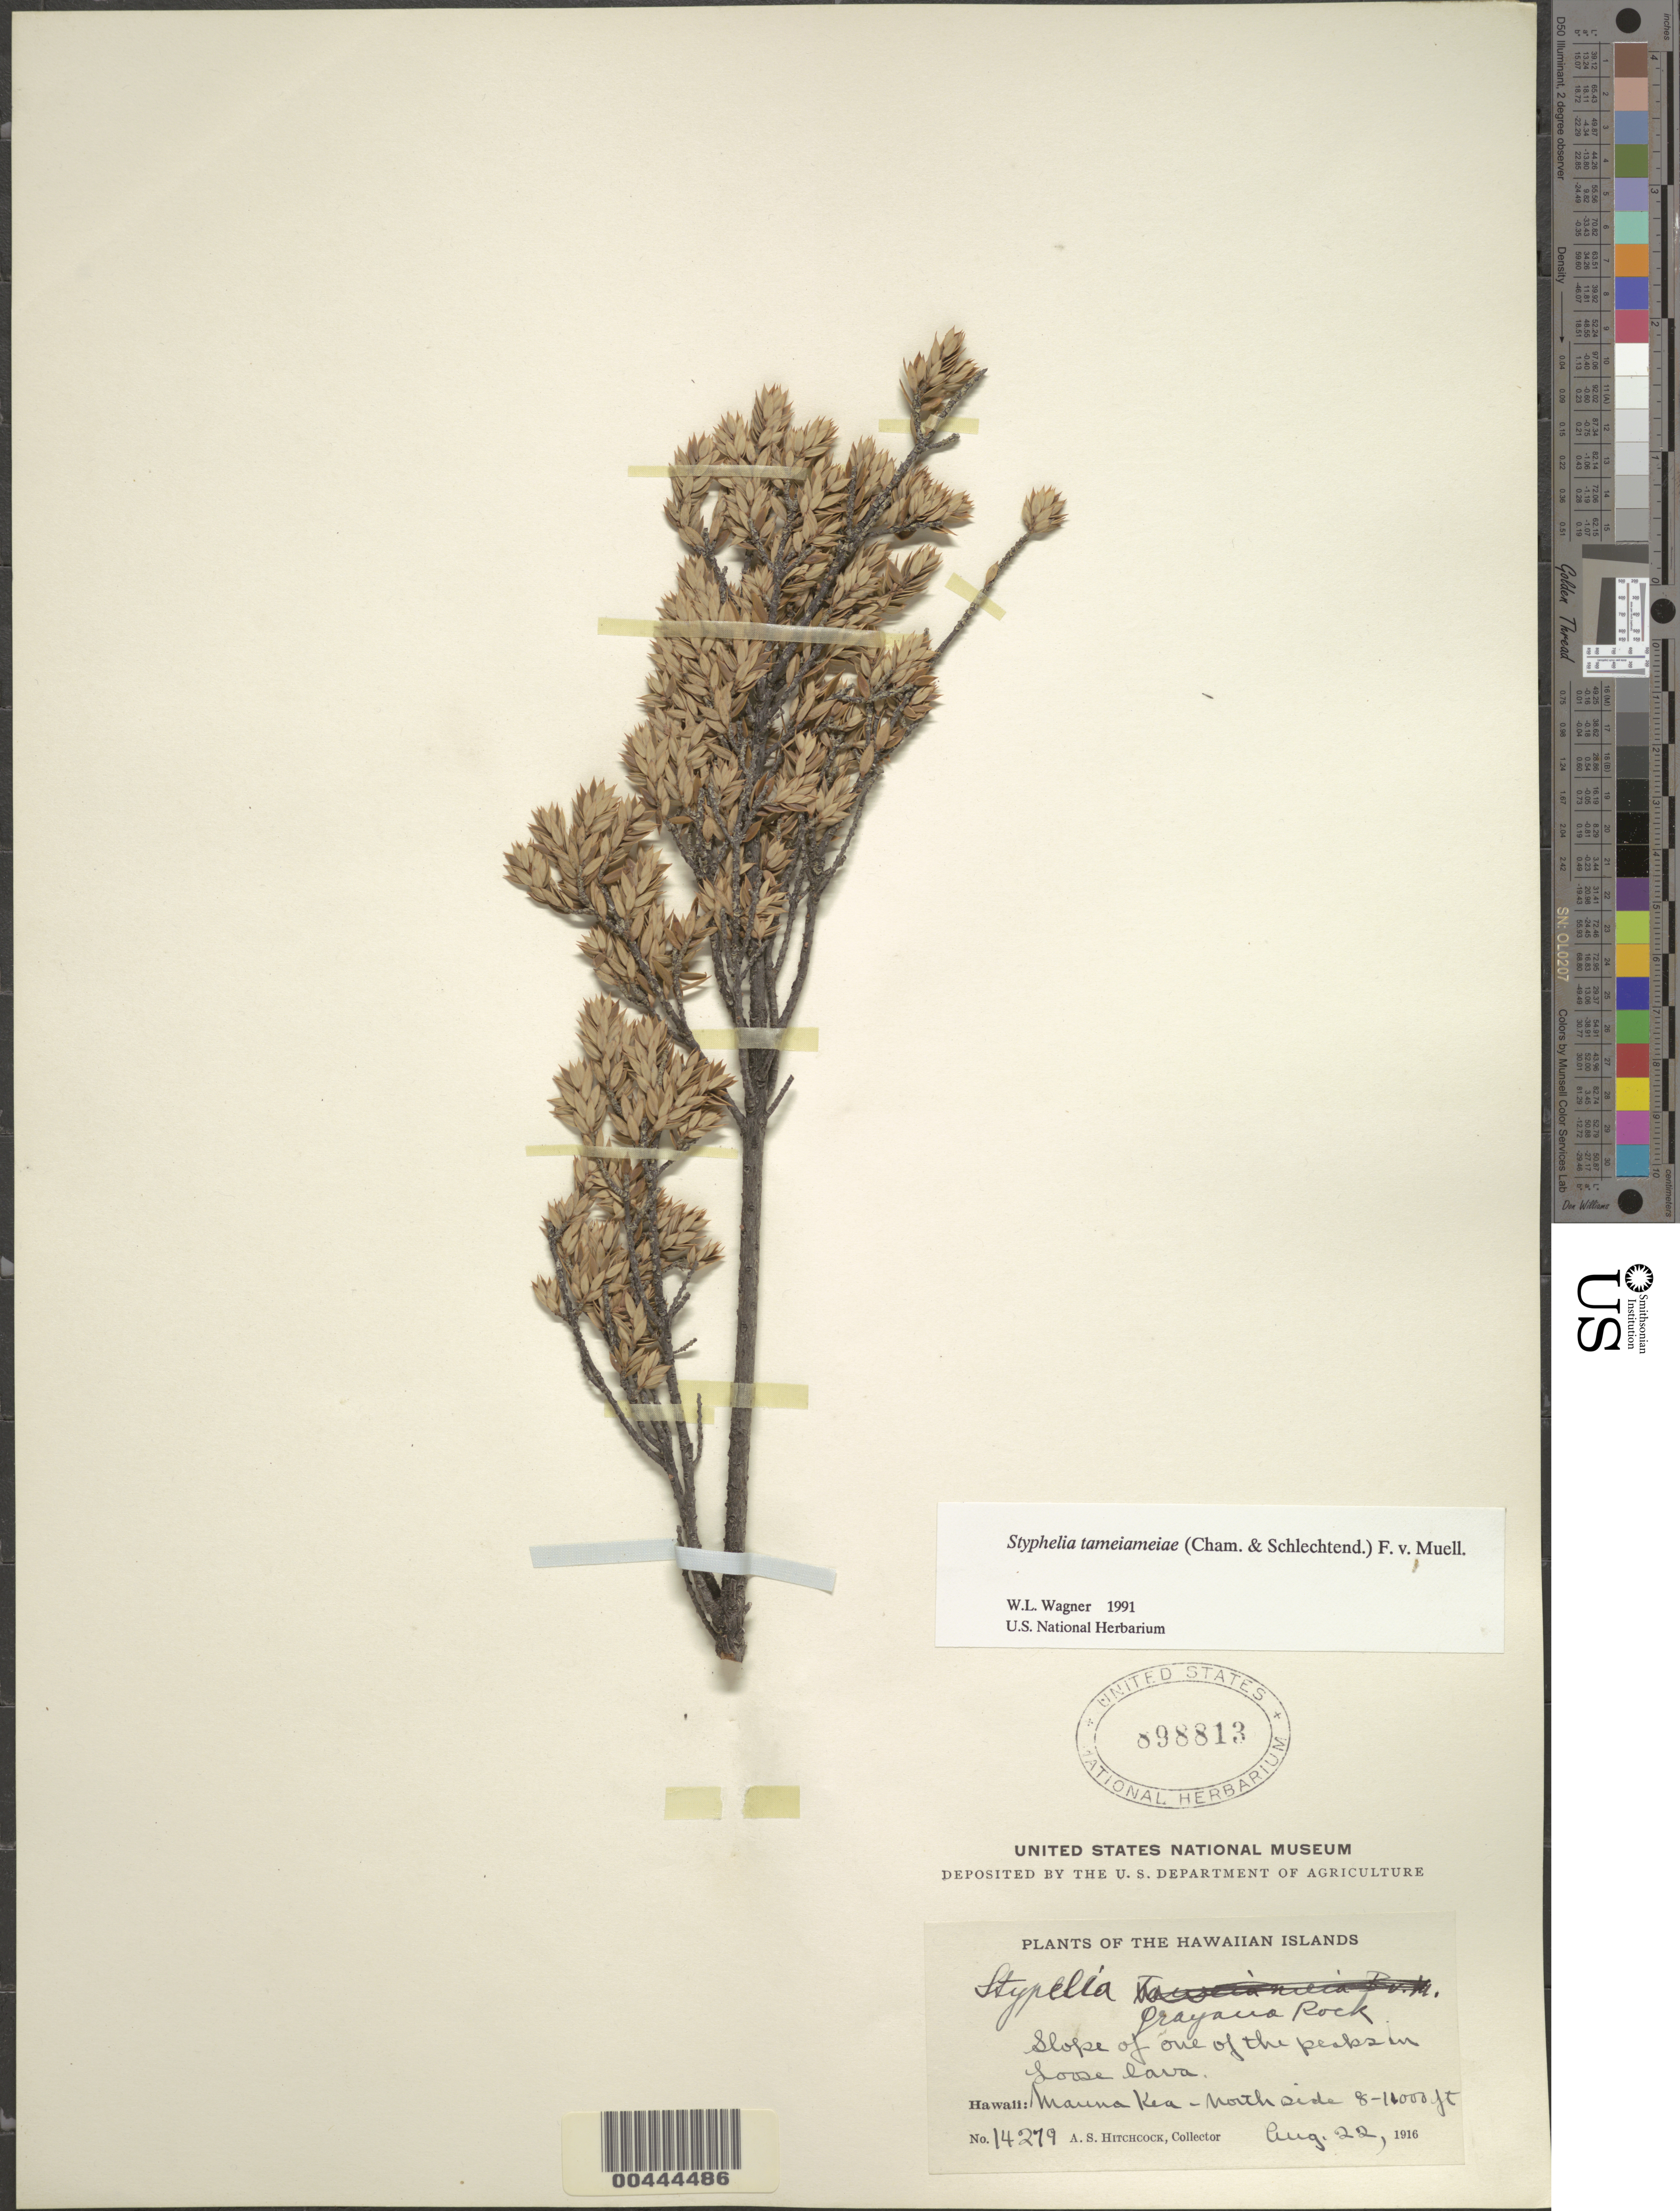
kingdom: Plantae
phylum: Tracheophyta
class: Magnoliopsida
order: Ericales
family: Ericaceae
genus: Leptecophylla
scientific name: Leptecophylla tameiameiae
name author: (Cham. & Schltdl.) C.M. Weiller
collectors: A. S. Hitchcock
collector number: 14279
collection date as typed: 22 Aug 1916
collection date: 1916-08-22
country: United States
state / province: Hawaii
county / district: Hawaii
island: Hawaii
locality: Mauna Kea, N side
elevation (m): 2438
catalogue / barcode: US 898813